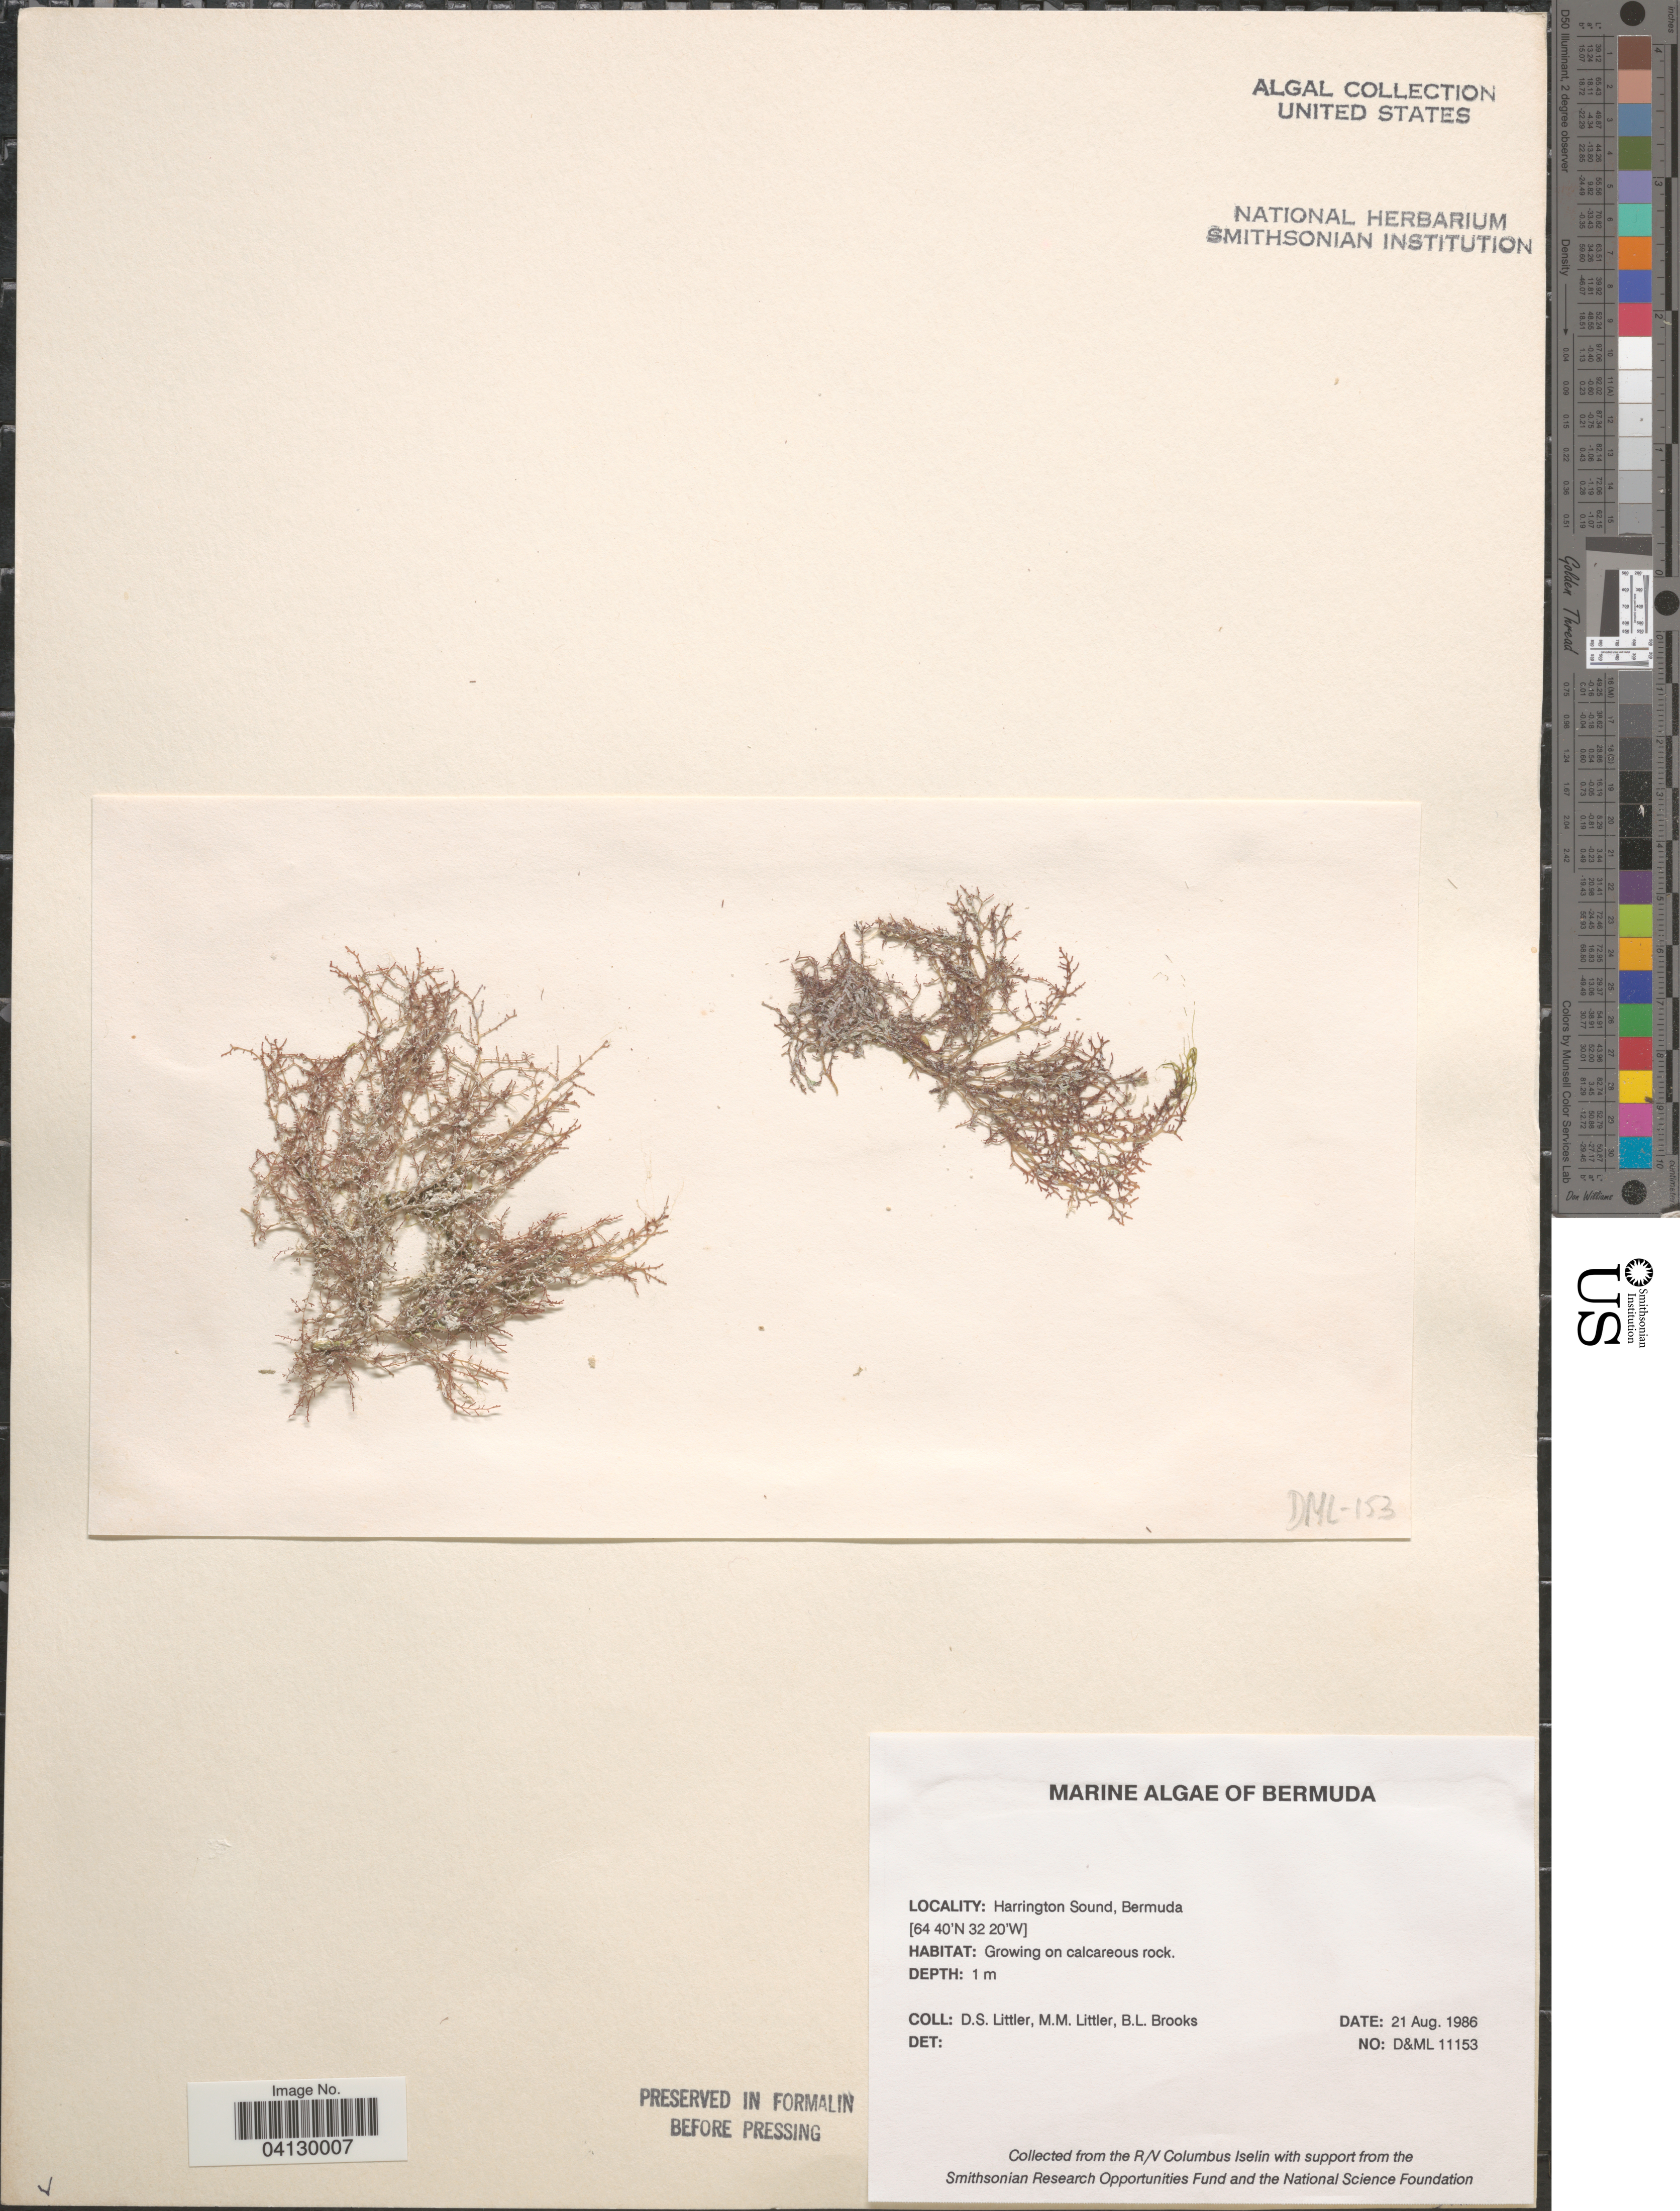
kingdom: Plantae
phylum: Rhodophyta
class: Florideophyceae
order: Corallinales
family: Corallinaceae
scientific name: Crustose Coralline Algae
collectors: D. S. Littler & B. Brooks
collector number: D&ML 11153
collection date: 1986-08-21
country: Bahamas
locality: Harrington Sound.